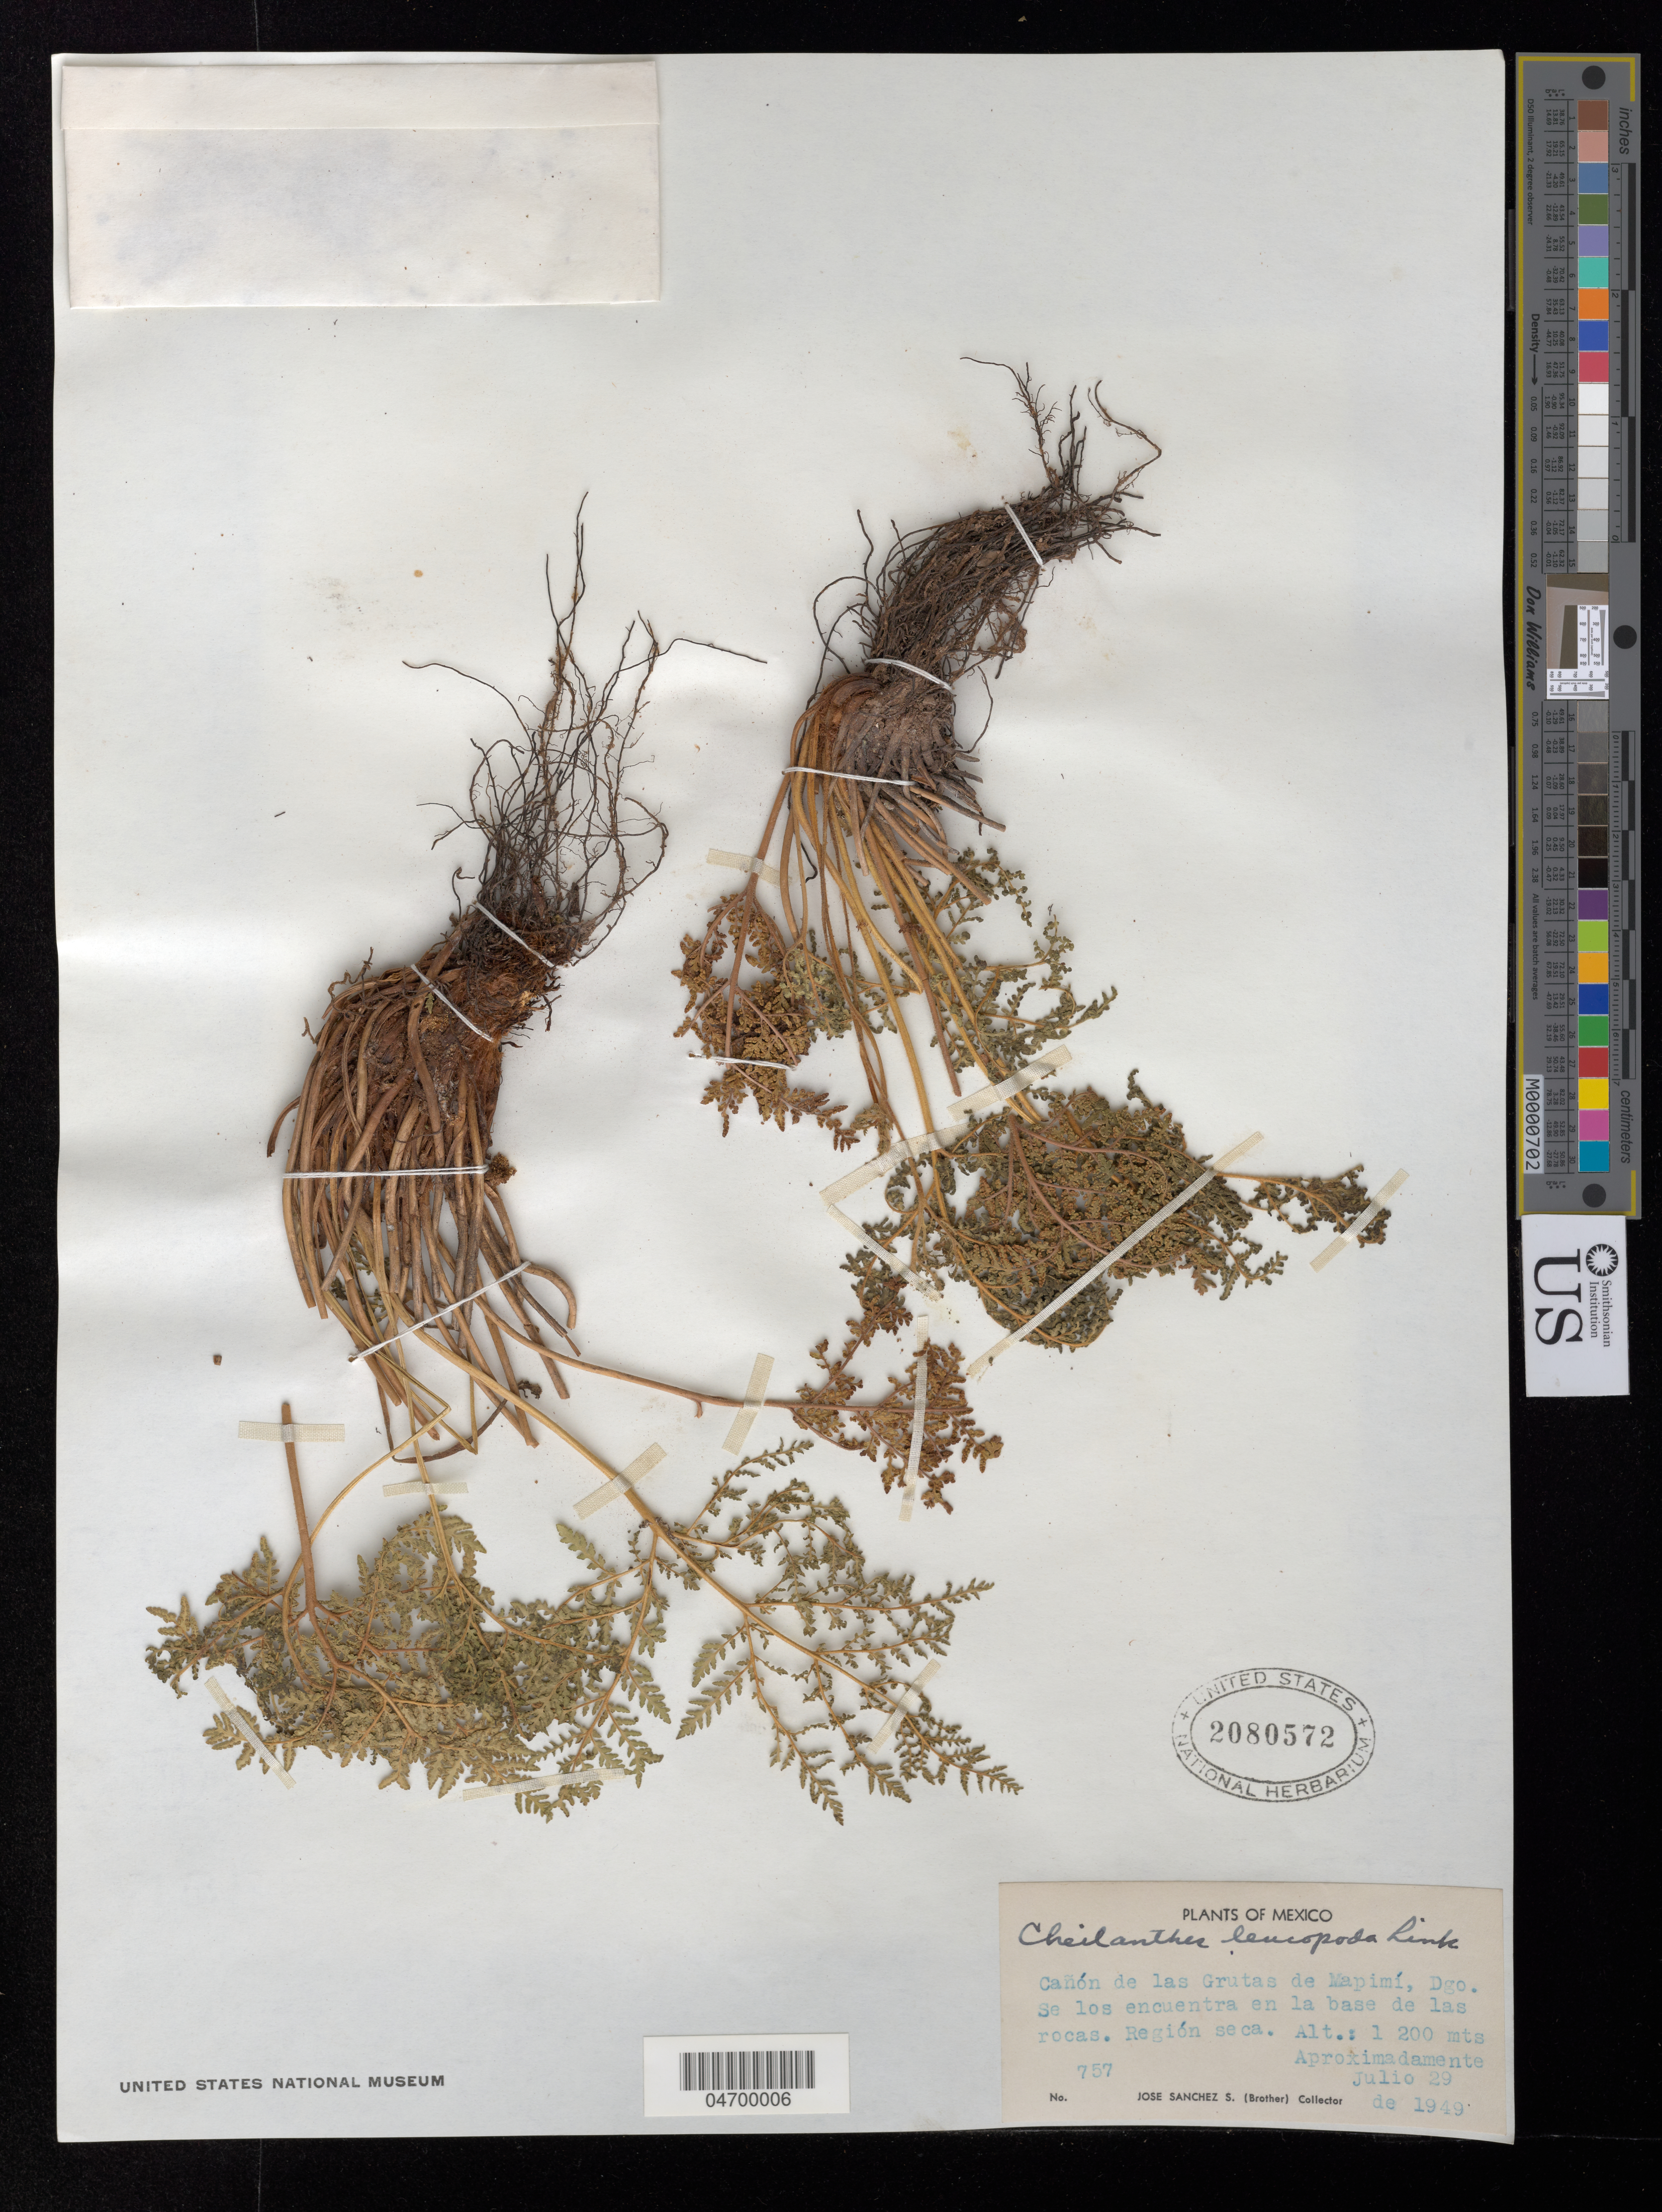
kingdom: Plantae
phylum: Tracheophyta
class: Polypodiopsida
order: Polypodiales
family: Pteridaceae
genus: Cheilanthes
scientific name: Cheilanthes leucopoda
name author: Link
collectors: J. Sanchez S.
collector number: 757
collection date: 1919-07-29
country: Mexico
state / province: Durango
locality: Cañón de las Grutas de Mapimí, Dgo. Se los encuentra en la base de las rocas. Región seca.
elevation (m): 1200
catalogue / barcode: US 2080572